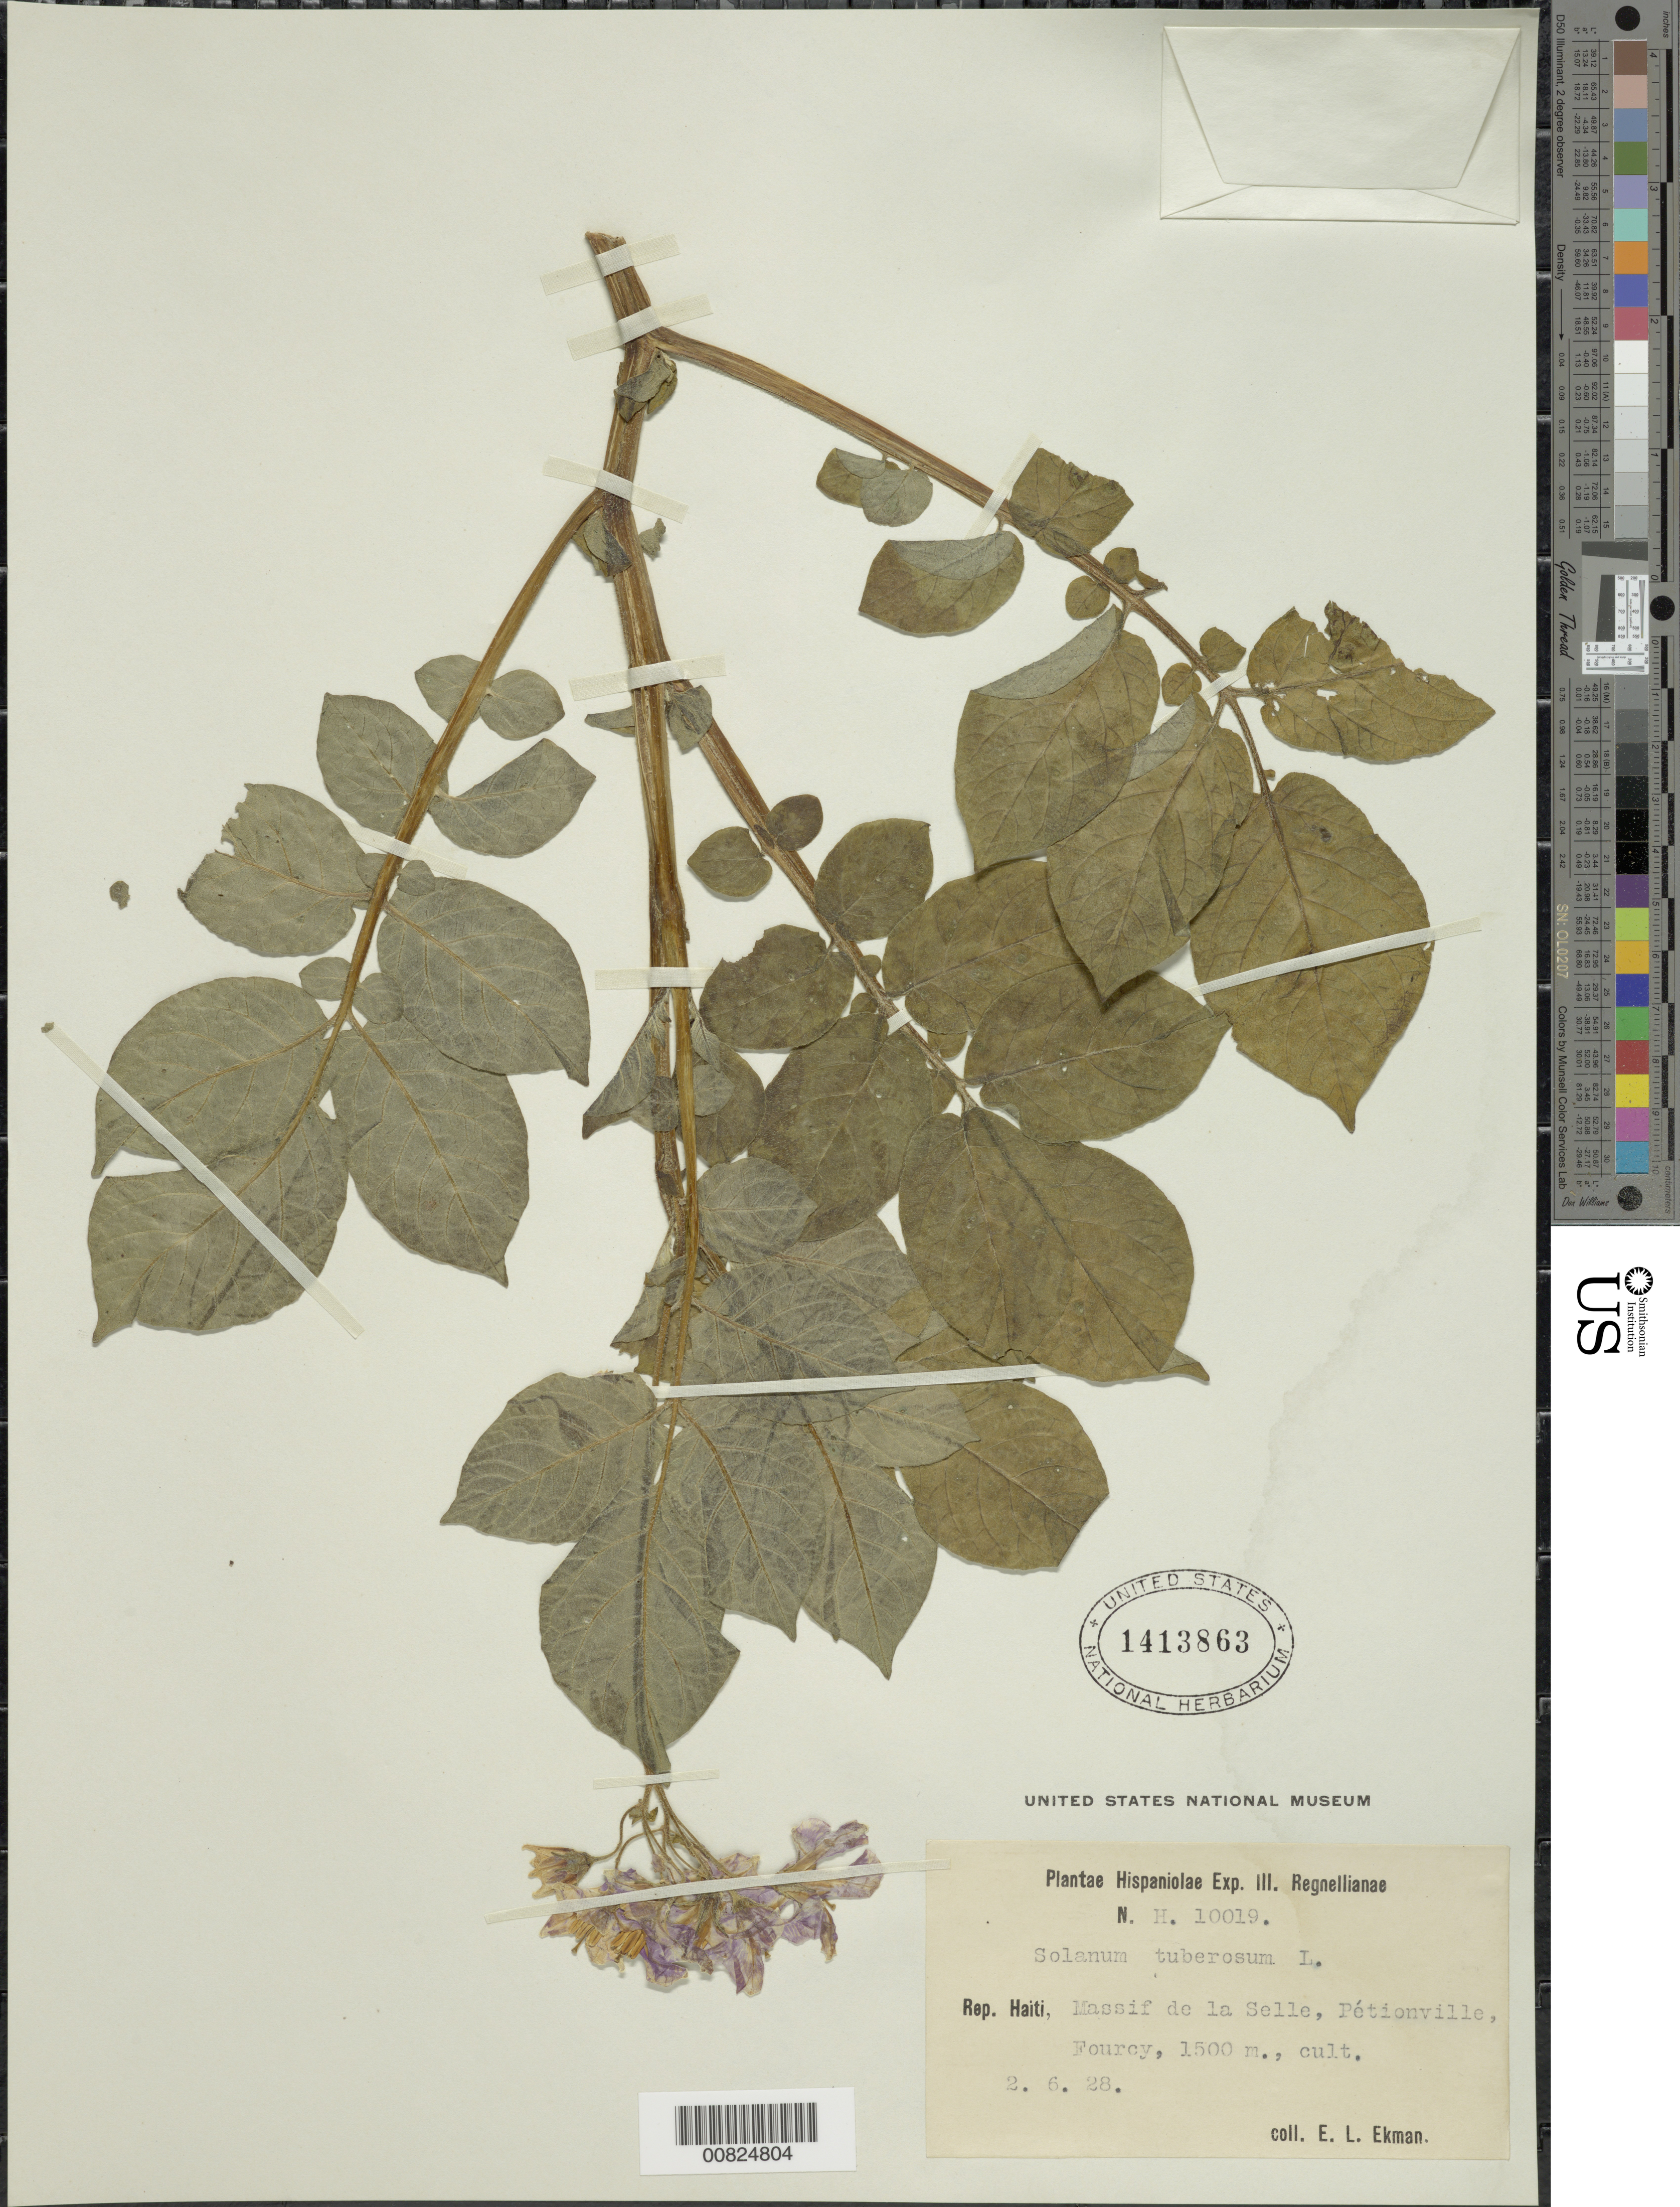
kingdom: Plantae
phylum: Tracheophyta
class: Magnoliopsida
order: Solanales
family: Solanaceae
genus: Solanum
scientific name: Solanum tuberosum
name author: L.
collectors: E. L. Ekman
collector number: H 10019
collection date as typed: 02 Jun 1928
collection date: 1928-06-02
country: Haiti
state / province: Ouest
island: Hispaniola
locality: Massif de la Selle, Pétionville, Fourcy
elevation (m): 1500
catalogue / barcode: US 1413863